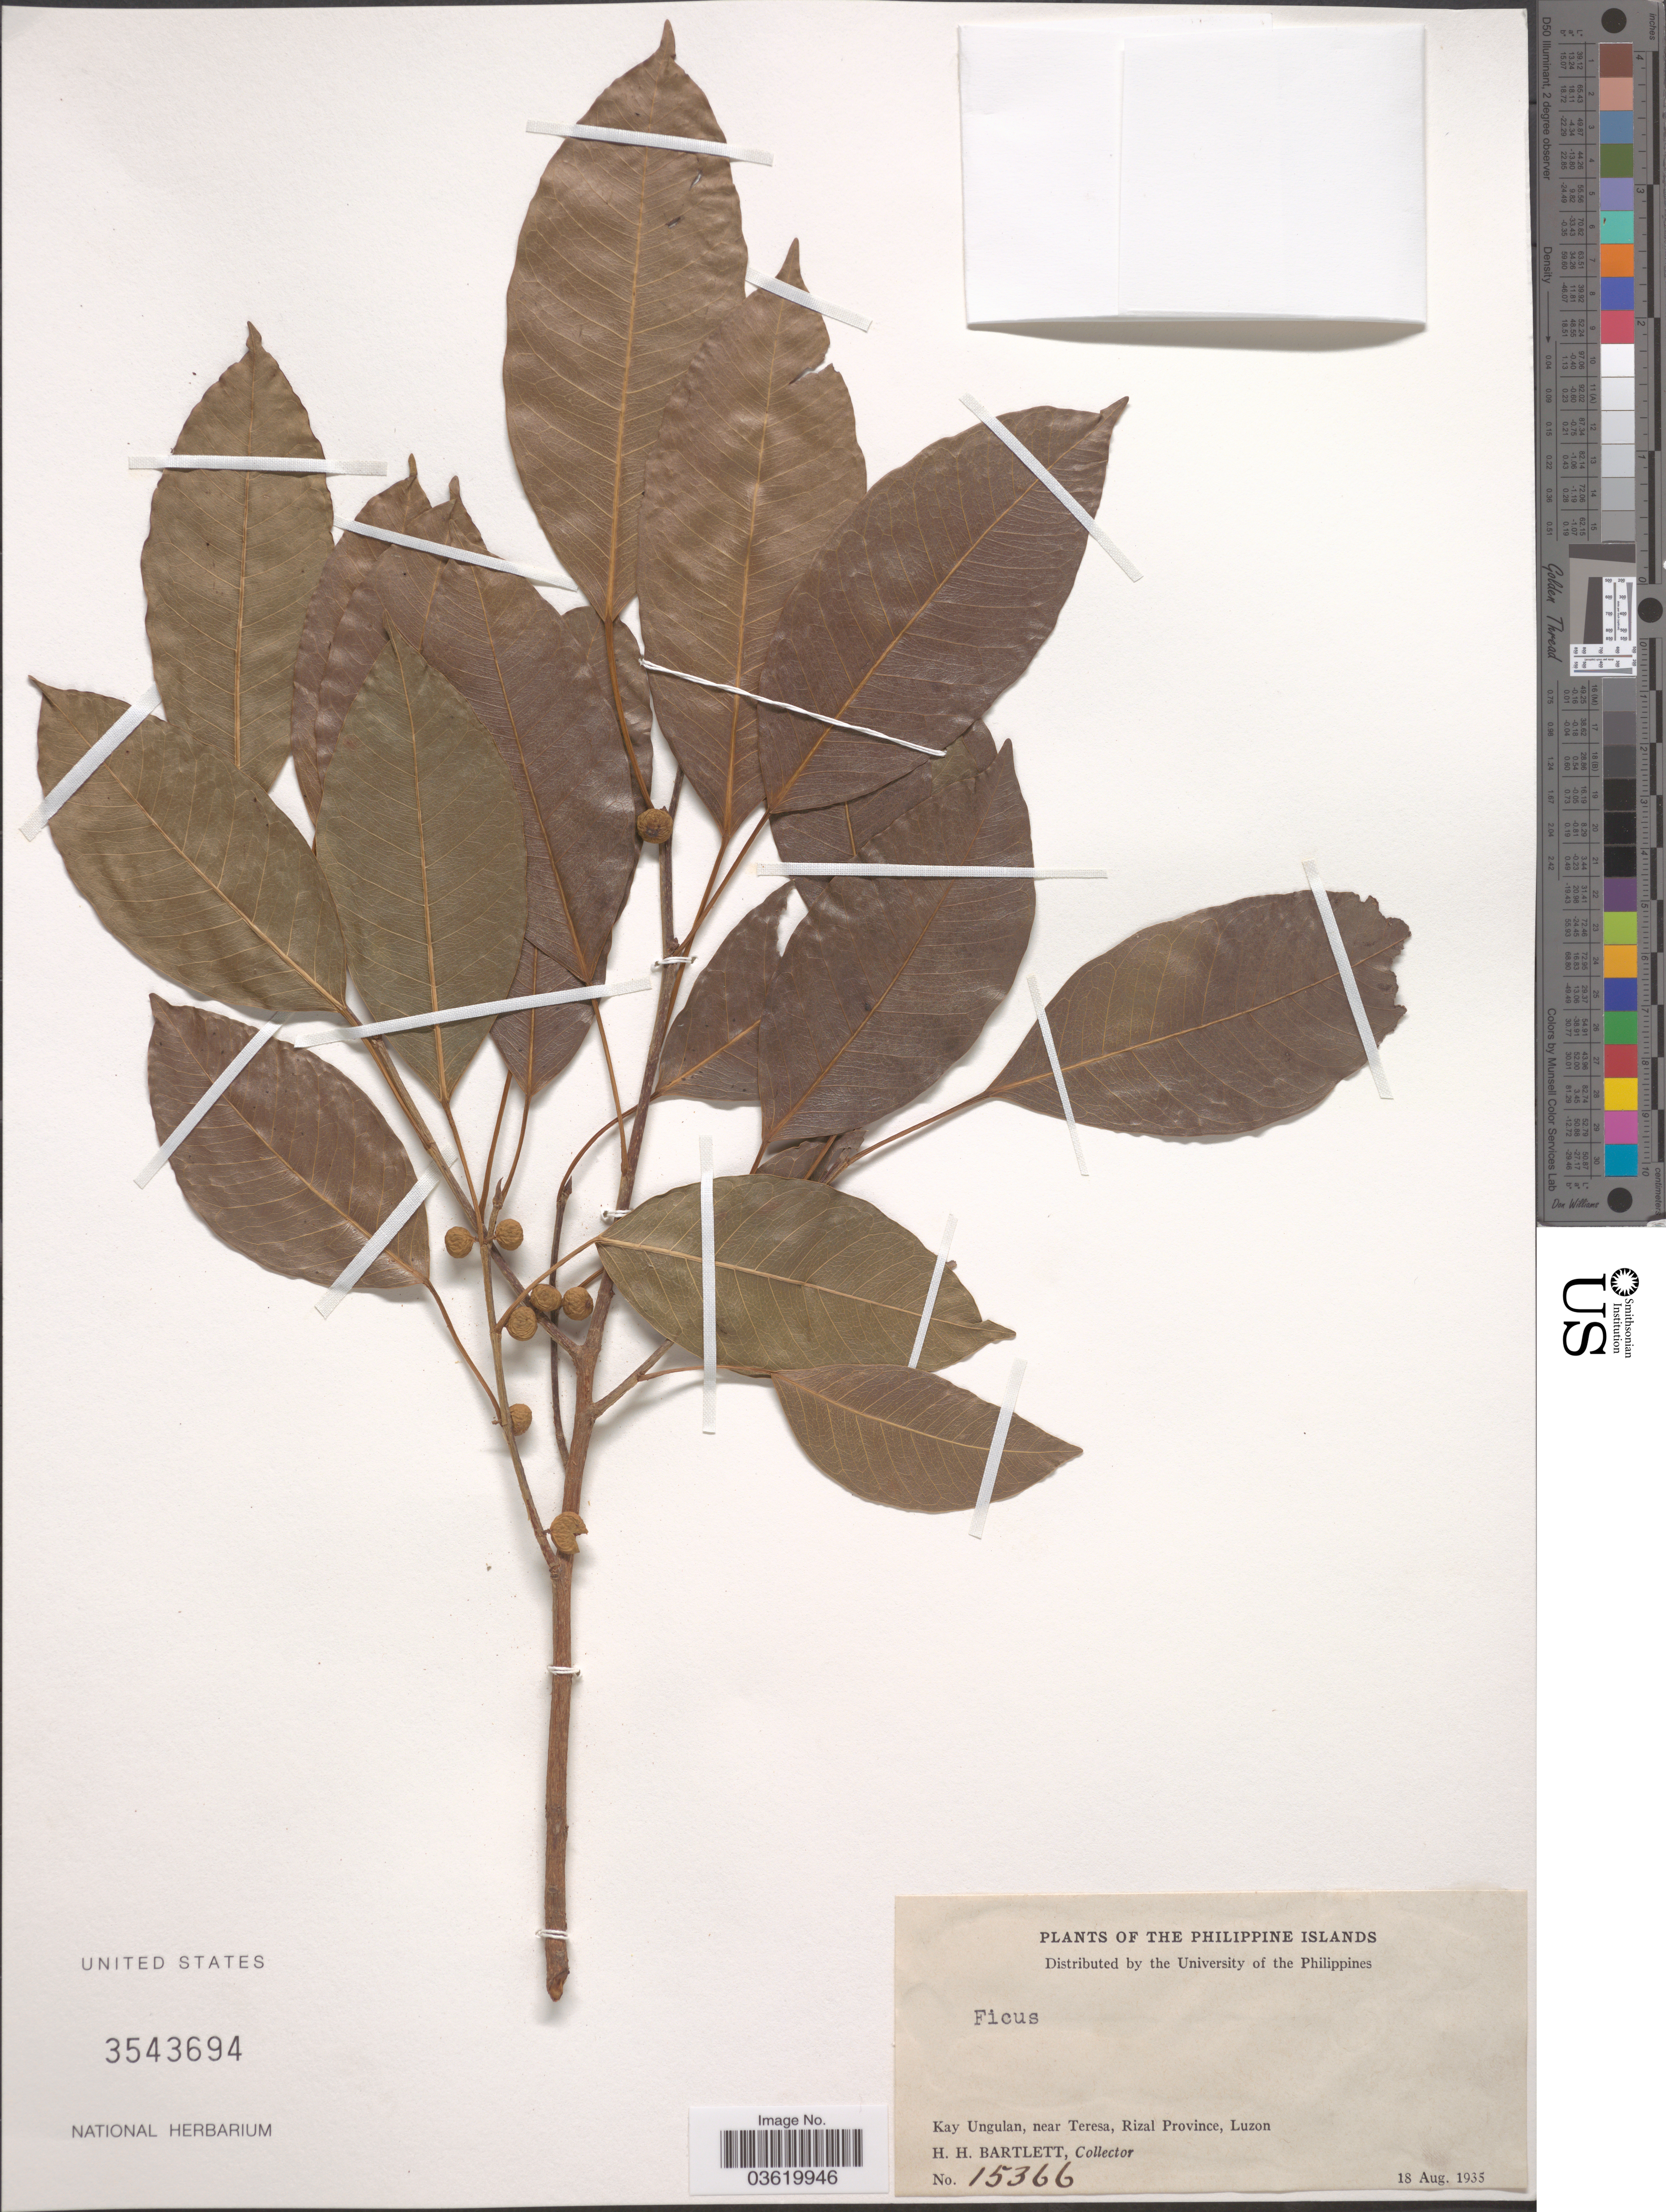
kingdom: Plantae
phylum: Tracheophyta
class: Magnoliopsida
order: Rosales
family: Moraceae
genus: Ficus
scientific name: Ficus sp.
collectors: H. H. Bartlett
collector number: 15366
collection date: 1935-08-18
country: Philippines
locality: Philippine Islands. Kay Ungulan, near Teresa, Rizal Province, Luzon.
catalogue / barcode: US 3543694